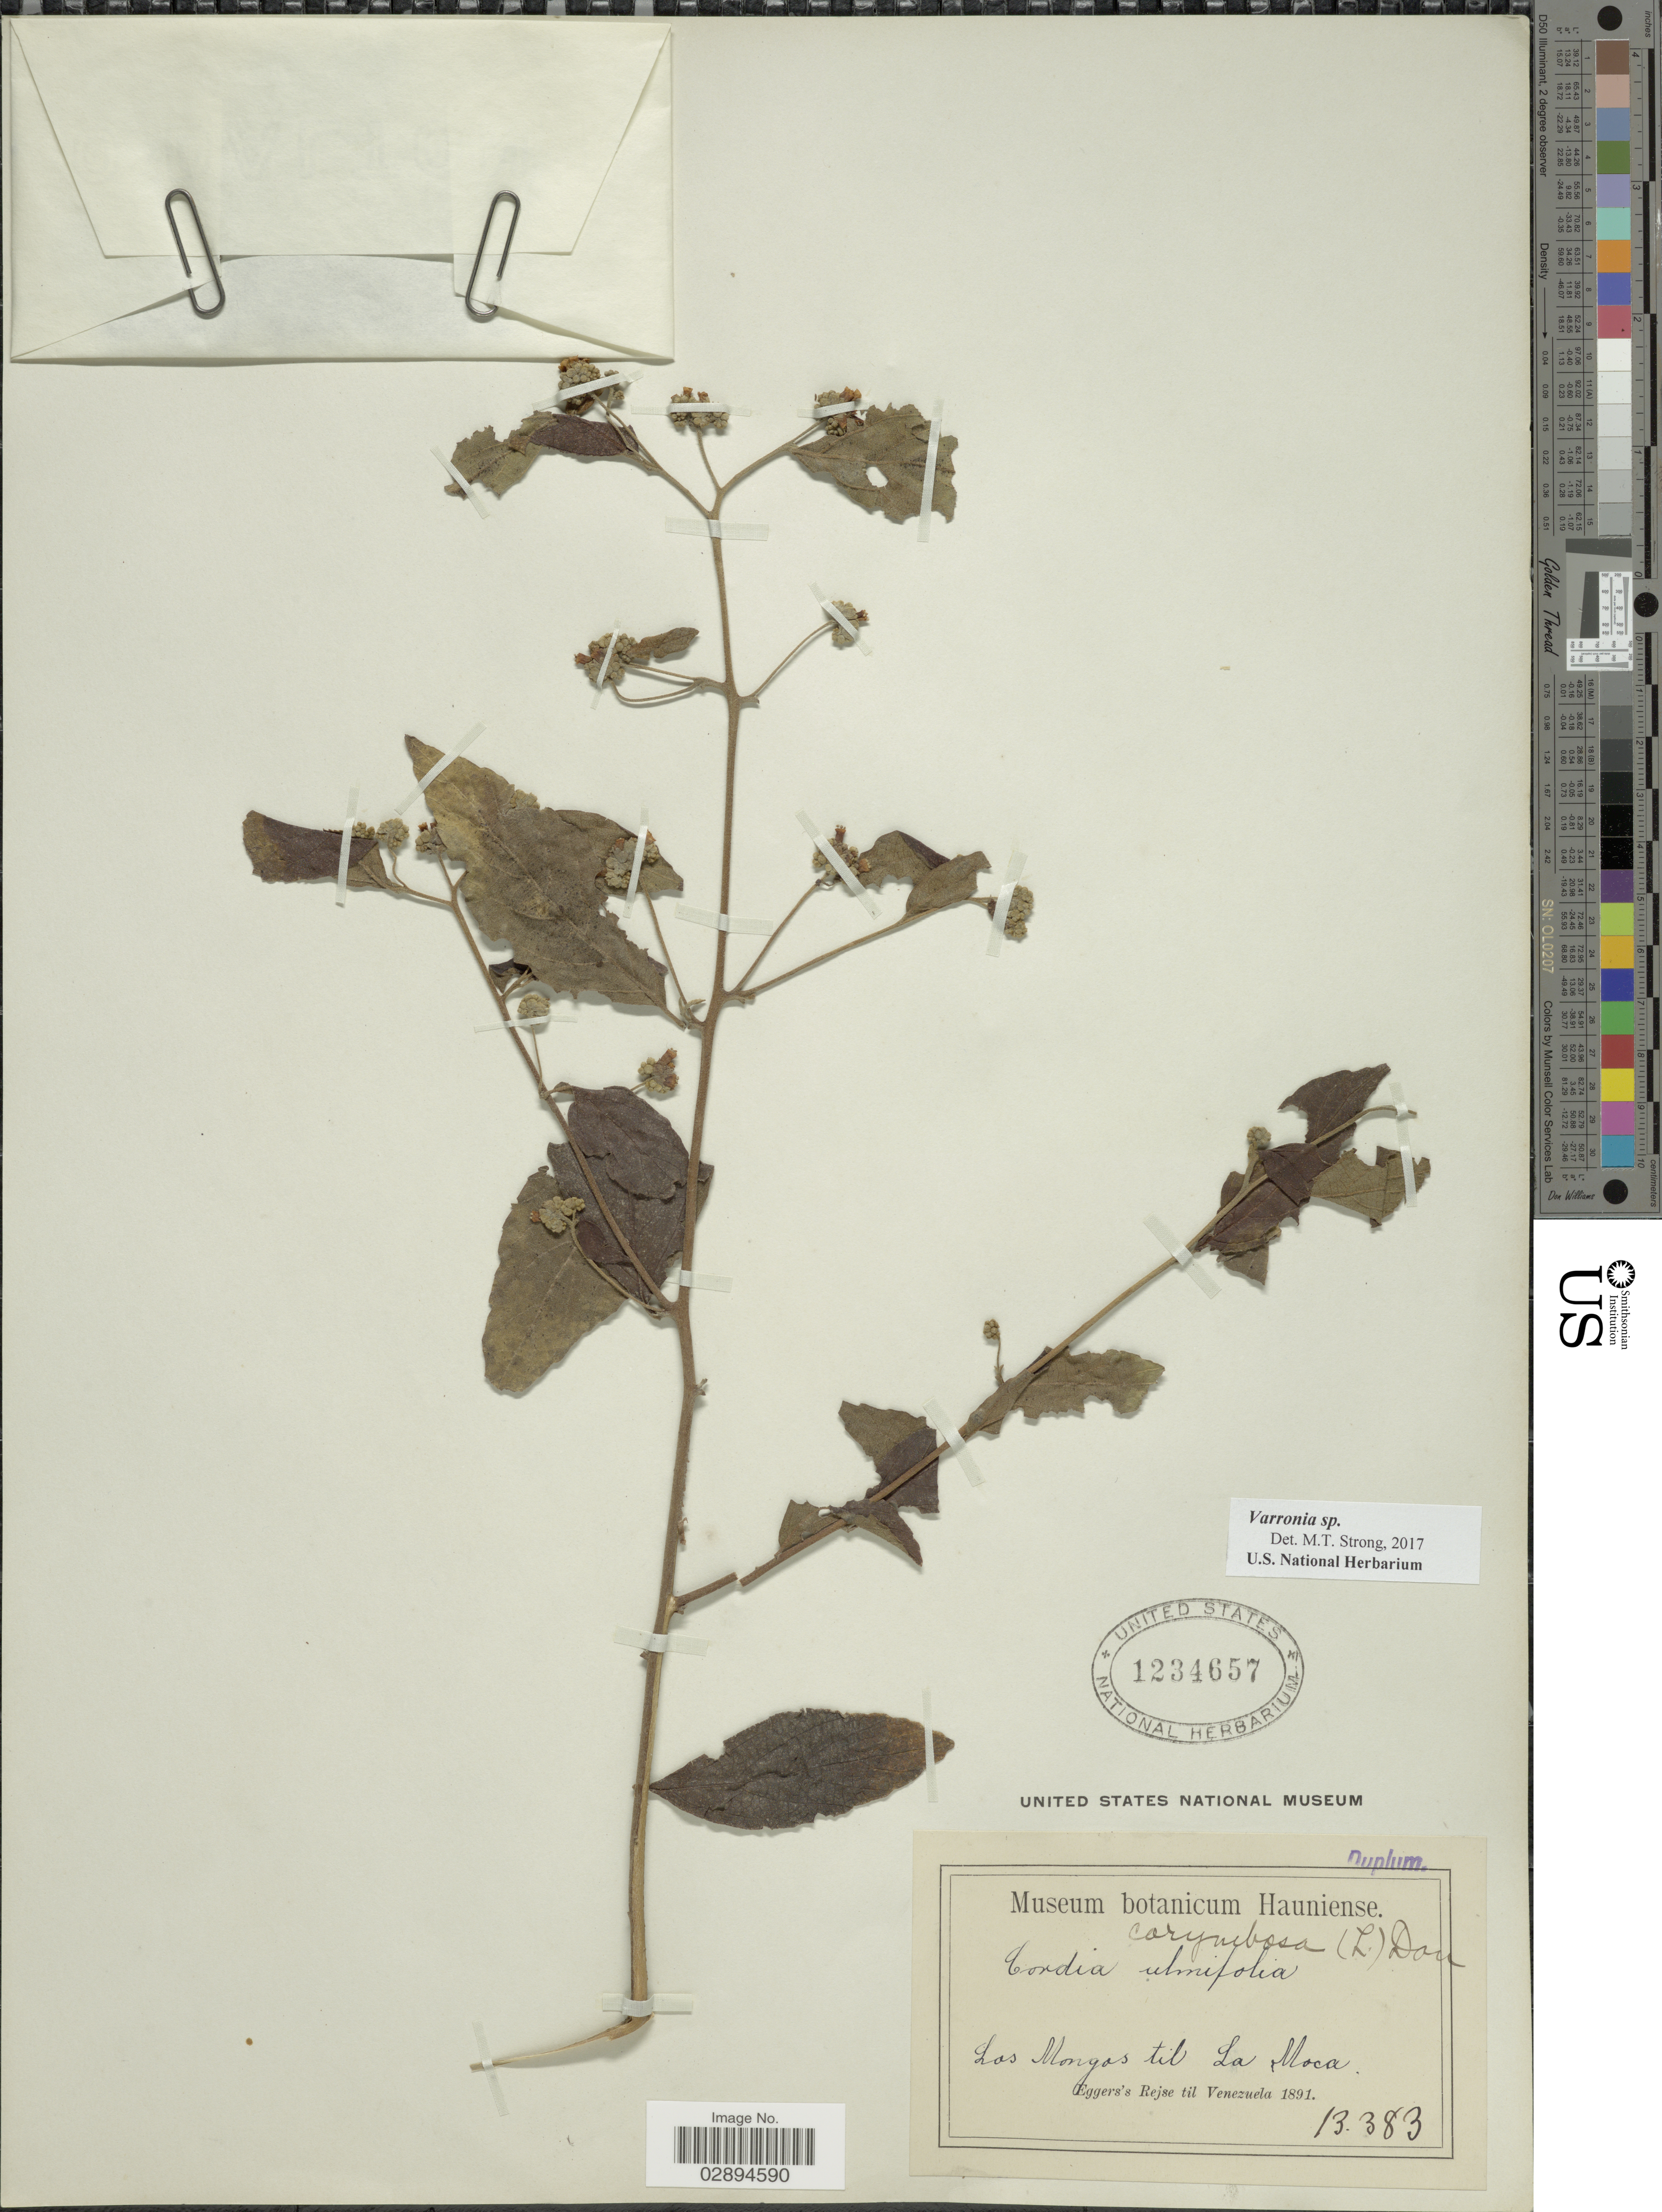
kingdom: Plantae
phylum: Tracheophyta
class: Magnoliopsida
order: Boraginales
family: Cordiaceae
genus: Varronia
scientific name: Varronia sp.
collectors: -. Eggers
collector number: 13383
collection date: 1891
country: Venezuela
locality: Los Mongos til La Moca.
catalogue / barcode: US 1234657